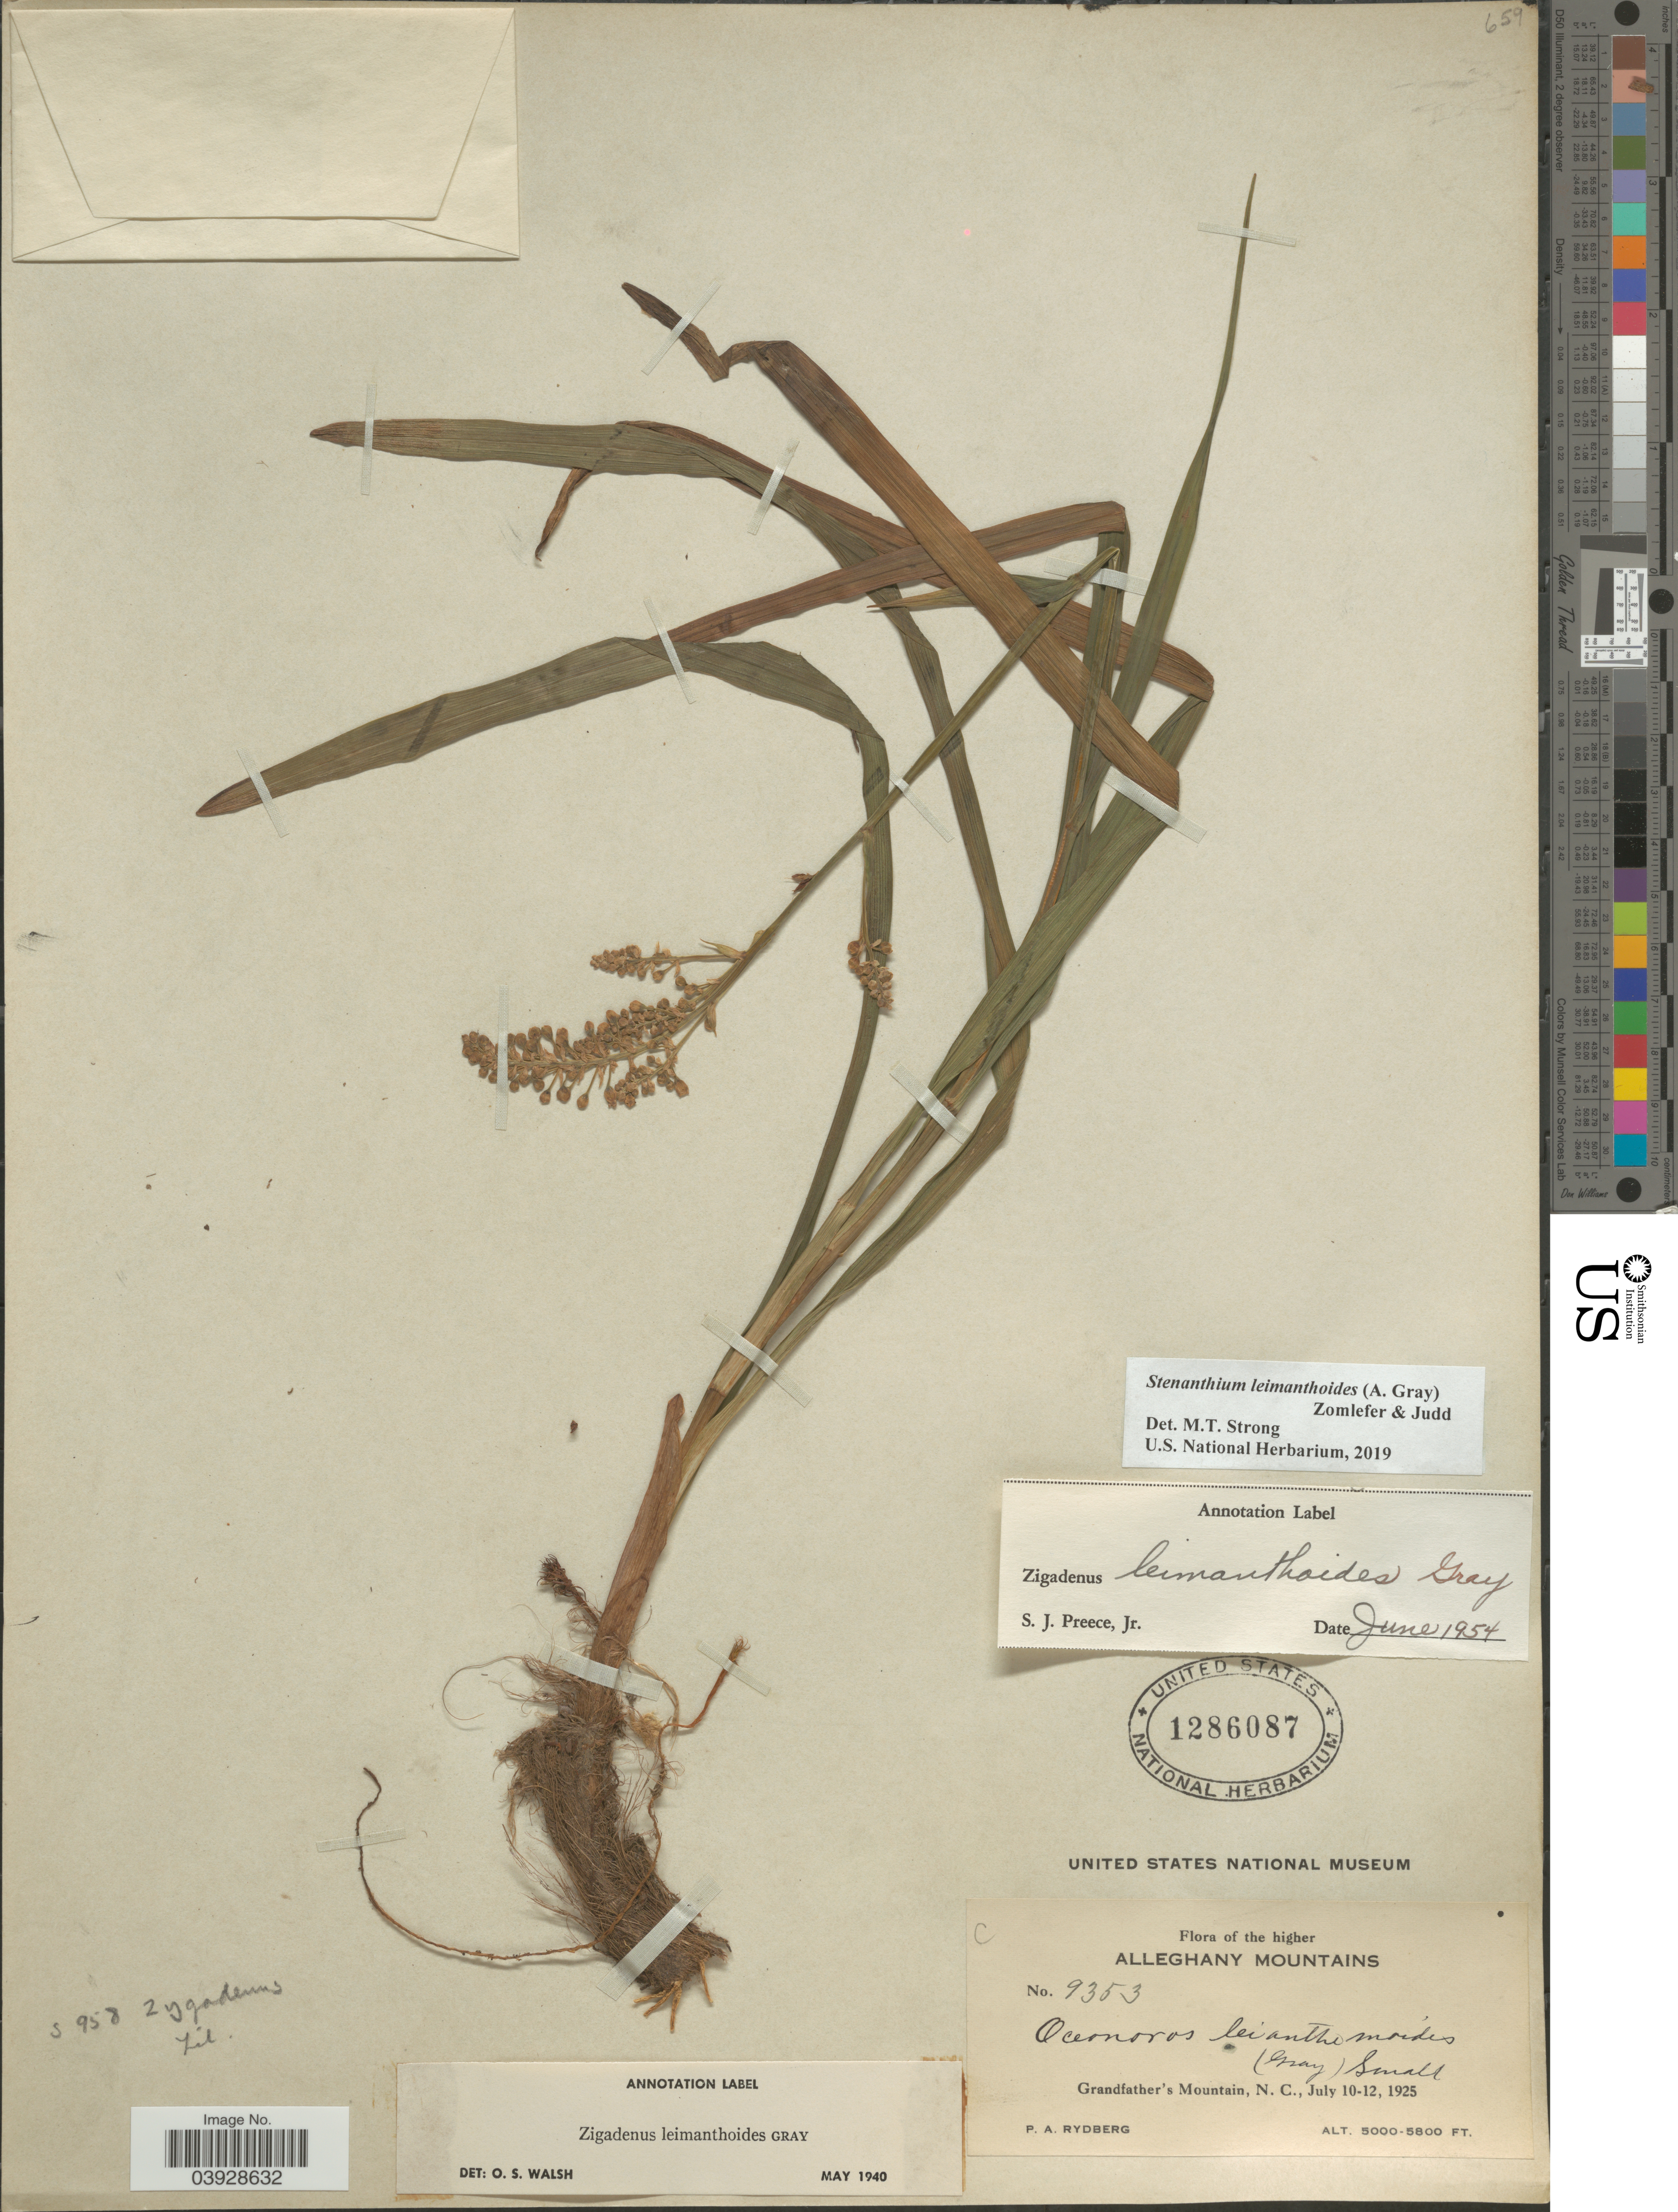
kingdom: Plantae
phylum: Tracheophyta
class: Liliopsida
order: Liliales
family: Melanthiaceae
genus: Stenanthium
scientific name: Stenanthium leimanthoides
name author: (A. Gray) Zomlefer & Judd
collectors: P. A. Rydberg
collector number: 9353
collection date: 1925-07-10/1925-07-12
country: United States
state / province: North Carolina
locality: The higher Alleghany Mountains. Grandfather's Mountain.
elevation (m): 1524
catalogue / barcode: US 1286087